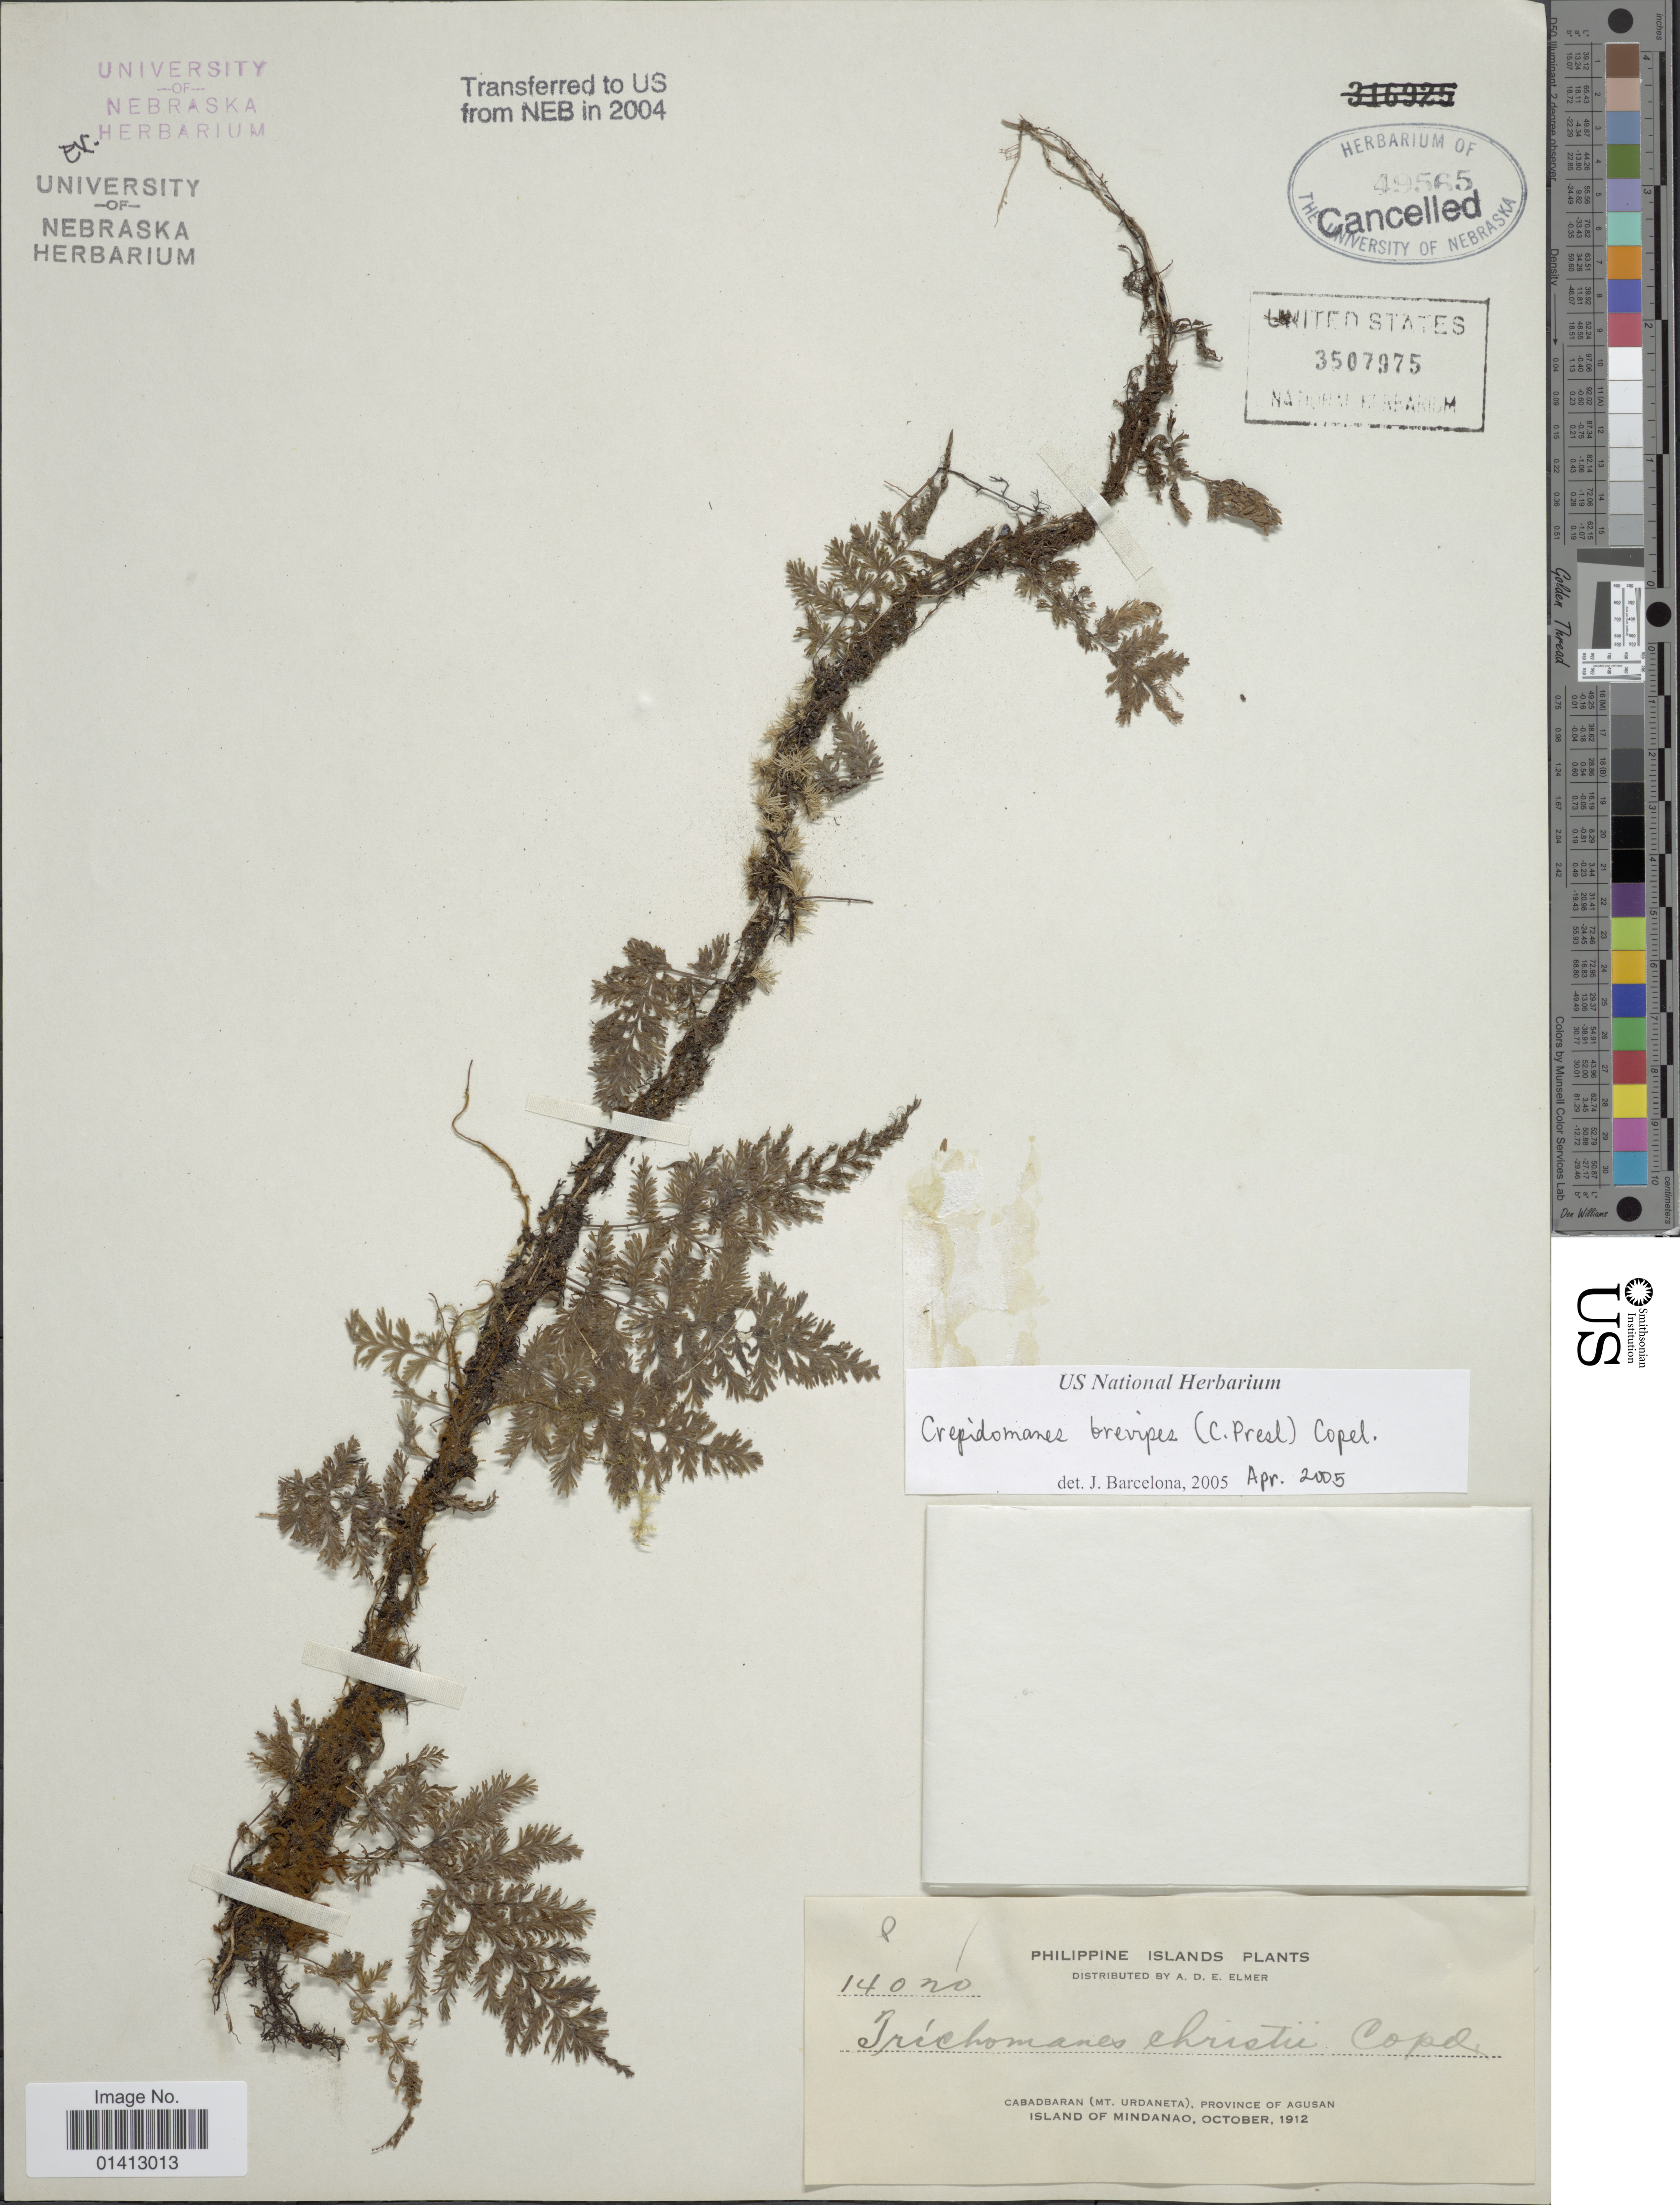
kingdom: Plantae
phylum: Tracheophyta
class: Polypodiopsida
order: Hymenophyllales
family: Hymenophyllaceae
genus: Crepidomanes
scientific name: Crepidomanes brevipes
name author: (C. Presl) Copel.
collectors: A. D. E. Elmer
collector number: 14020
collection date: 1912-10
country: Philippines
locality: Cabadbaran (Mt Urdaneta), province of Agusan, Island of Mindanao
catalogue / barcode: US 3507975